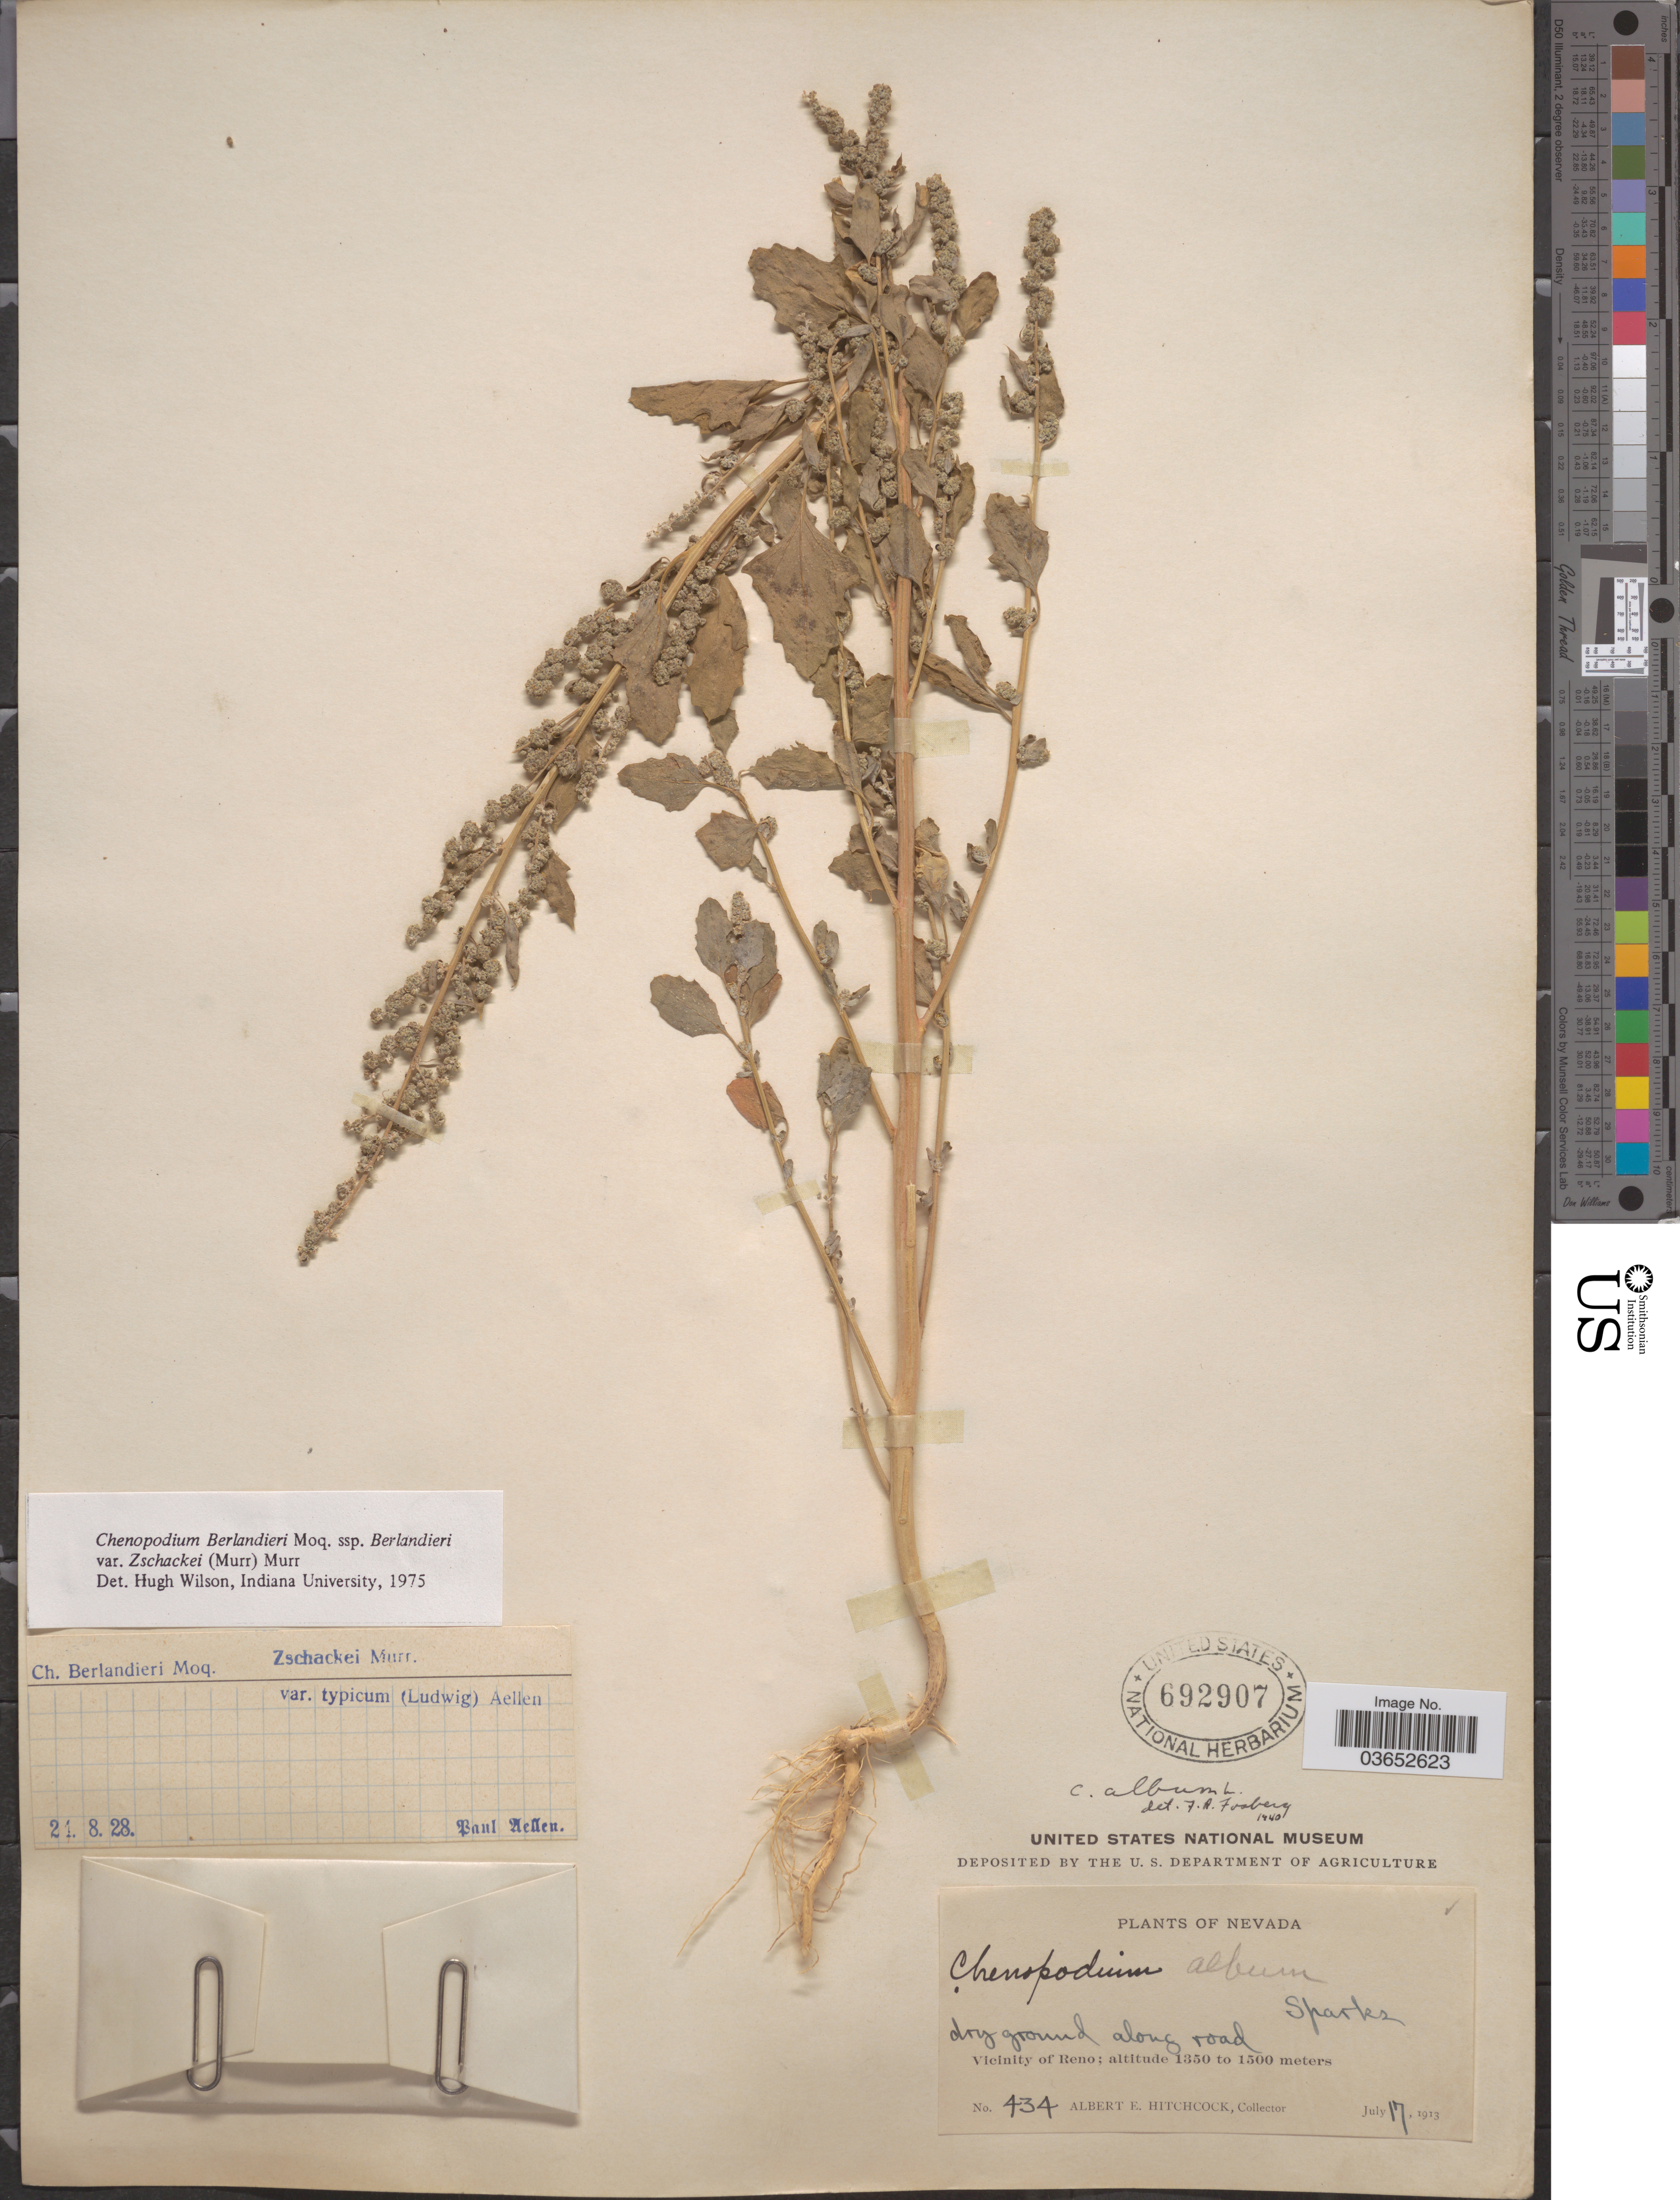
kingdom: Plantae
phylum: Tracheophyta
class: Magnoliopsida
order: Caryophyllales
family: Amaranthaceae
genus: Chenopodium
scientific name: Chenopodium berlandieri var. zschackei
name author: (Murr.) Murr.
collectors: A. Hitchcock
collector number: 434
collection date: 1913-07-17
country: United States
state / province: Nevada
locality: Along road. Vicinity of Reno.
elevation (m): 1350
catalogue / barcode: US 692907